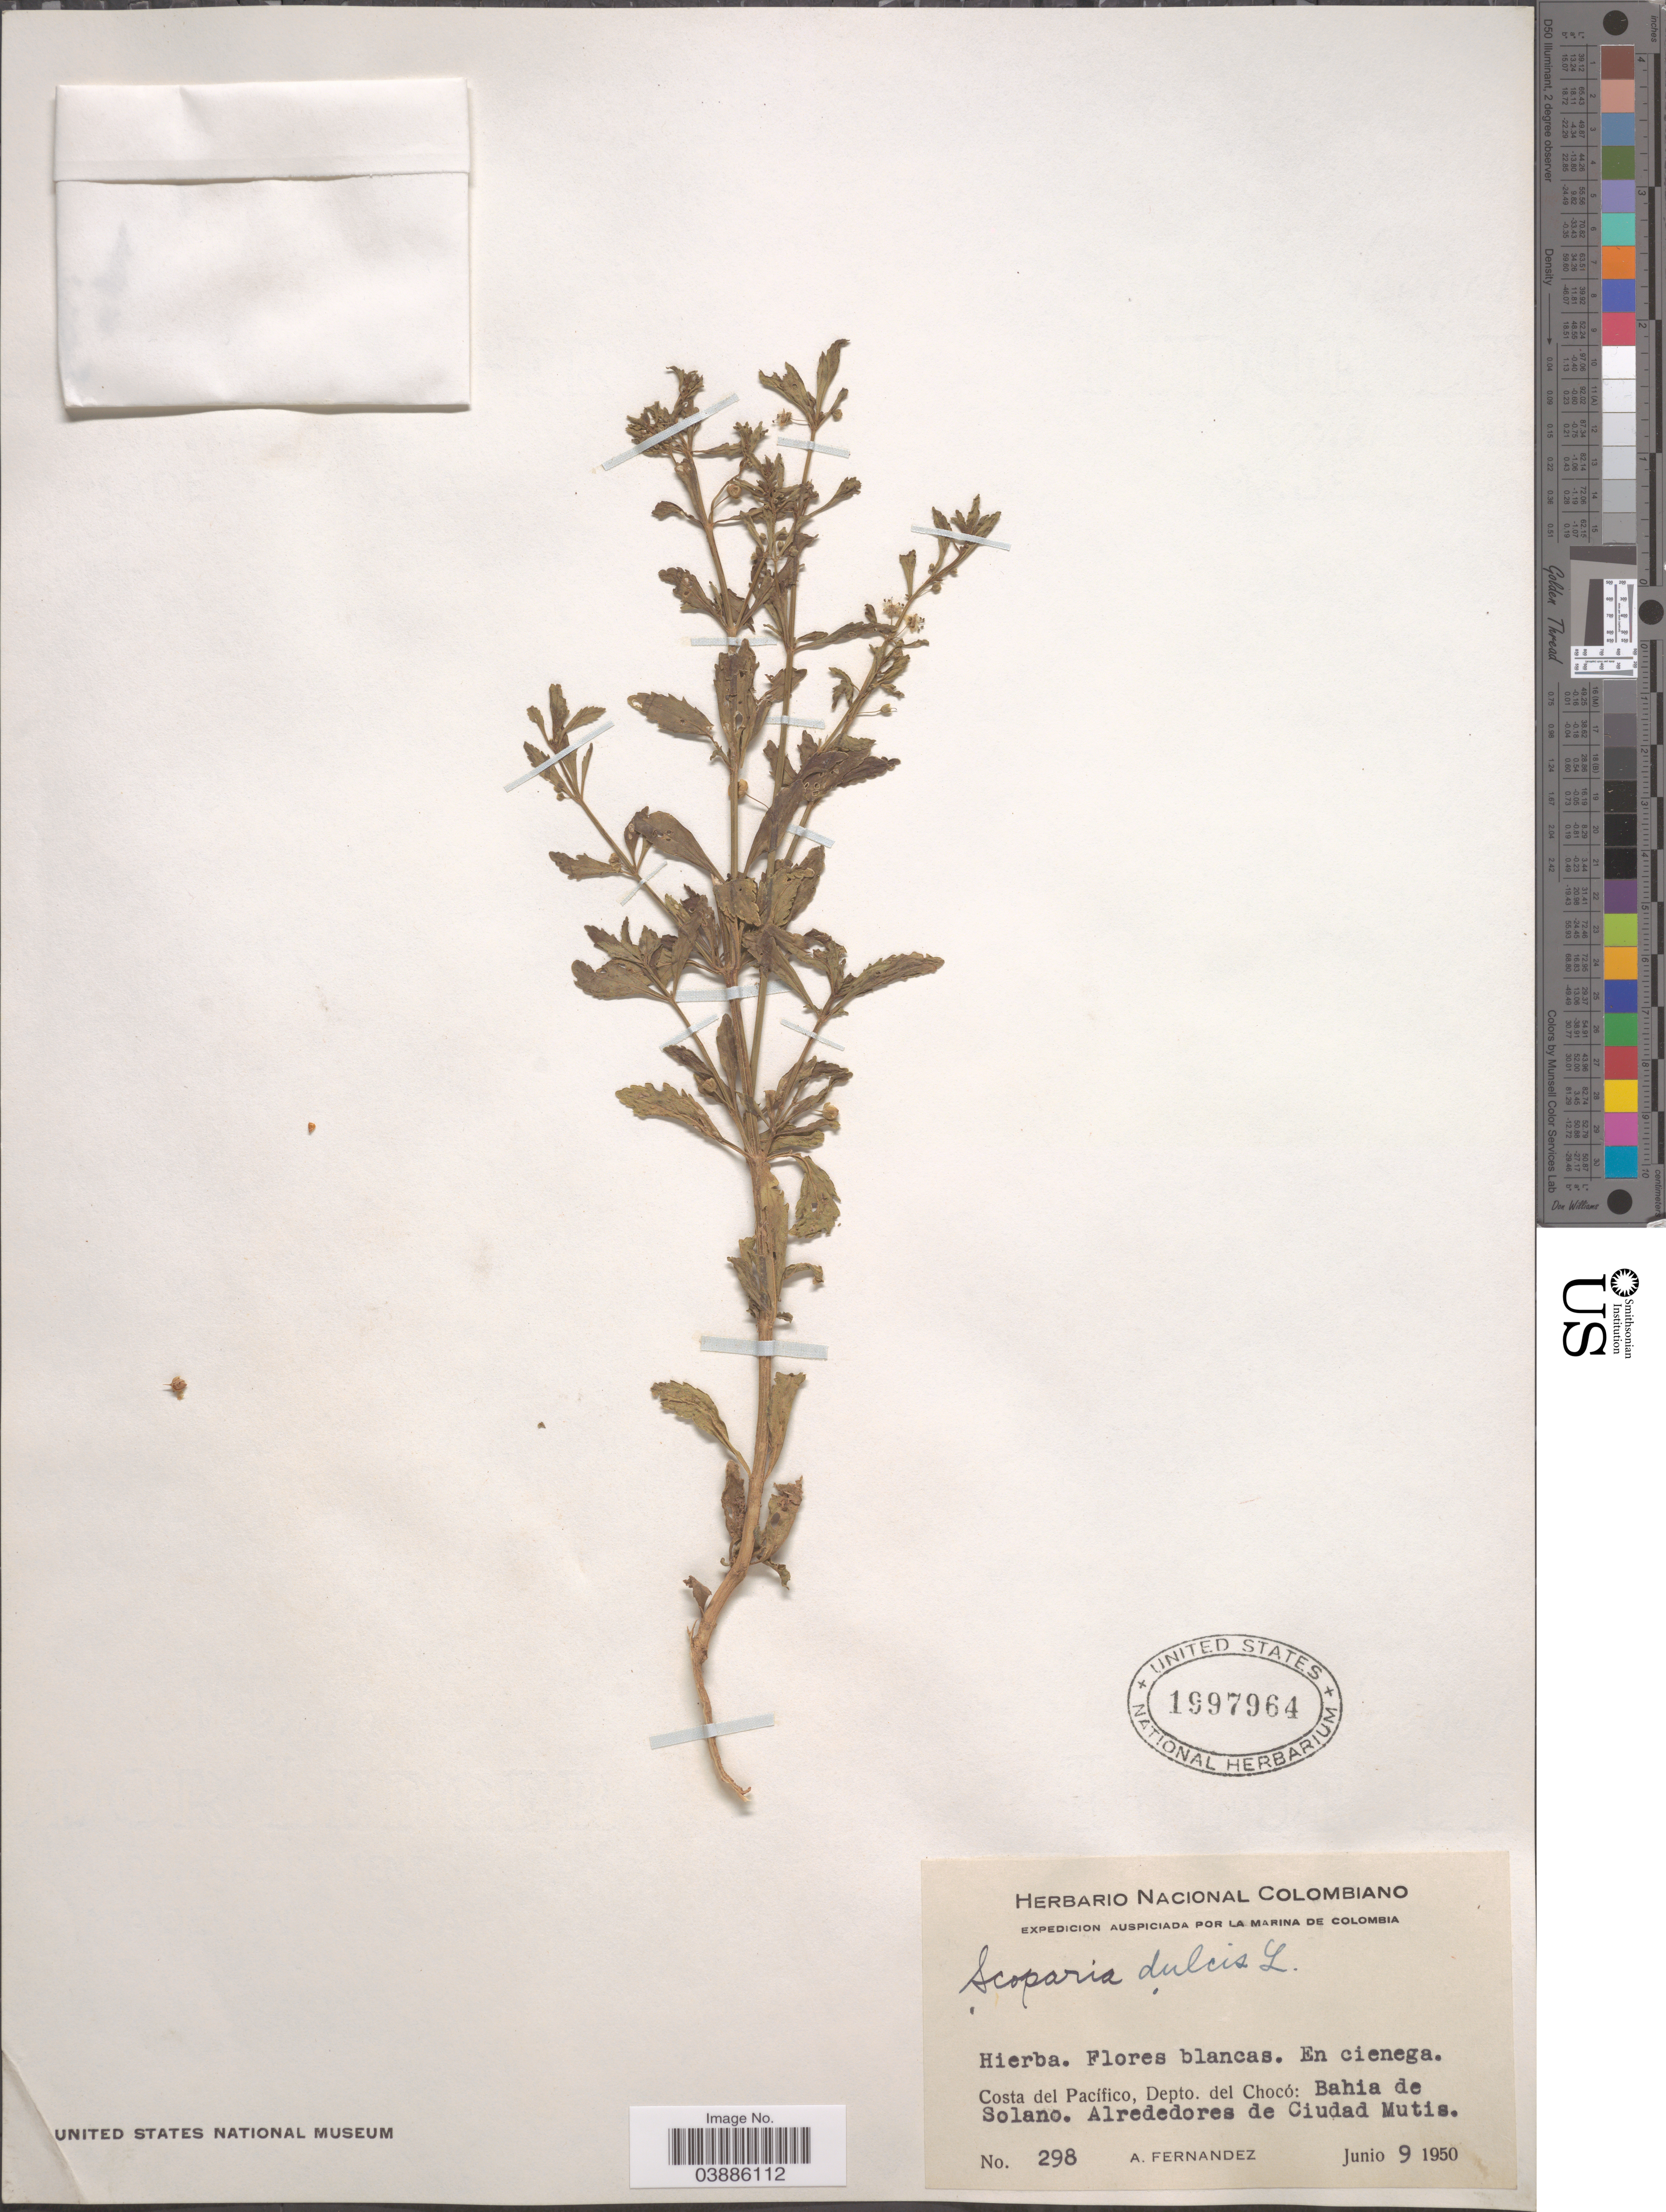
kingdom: Plantae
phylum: Tracheophyta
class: Magnoliopsida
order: Lamiales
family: Plantaginaceae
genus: Scoparia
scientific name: Scoparia dulcis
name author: L.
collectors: A. Fernandez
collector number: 298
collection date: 1950-06-09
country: Colombia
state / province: Chocó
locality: Costa del Pacífico, Depto. del Chocó: Bahia de Solano. Alrededores de Ciudad Mutis.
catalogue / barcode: US 1997964